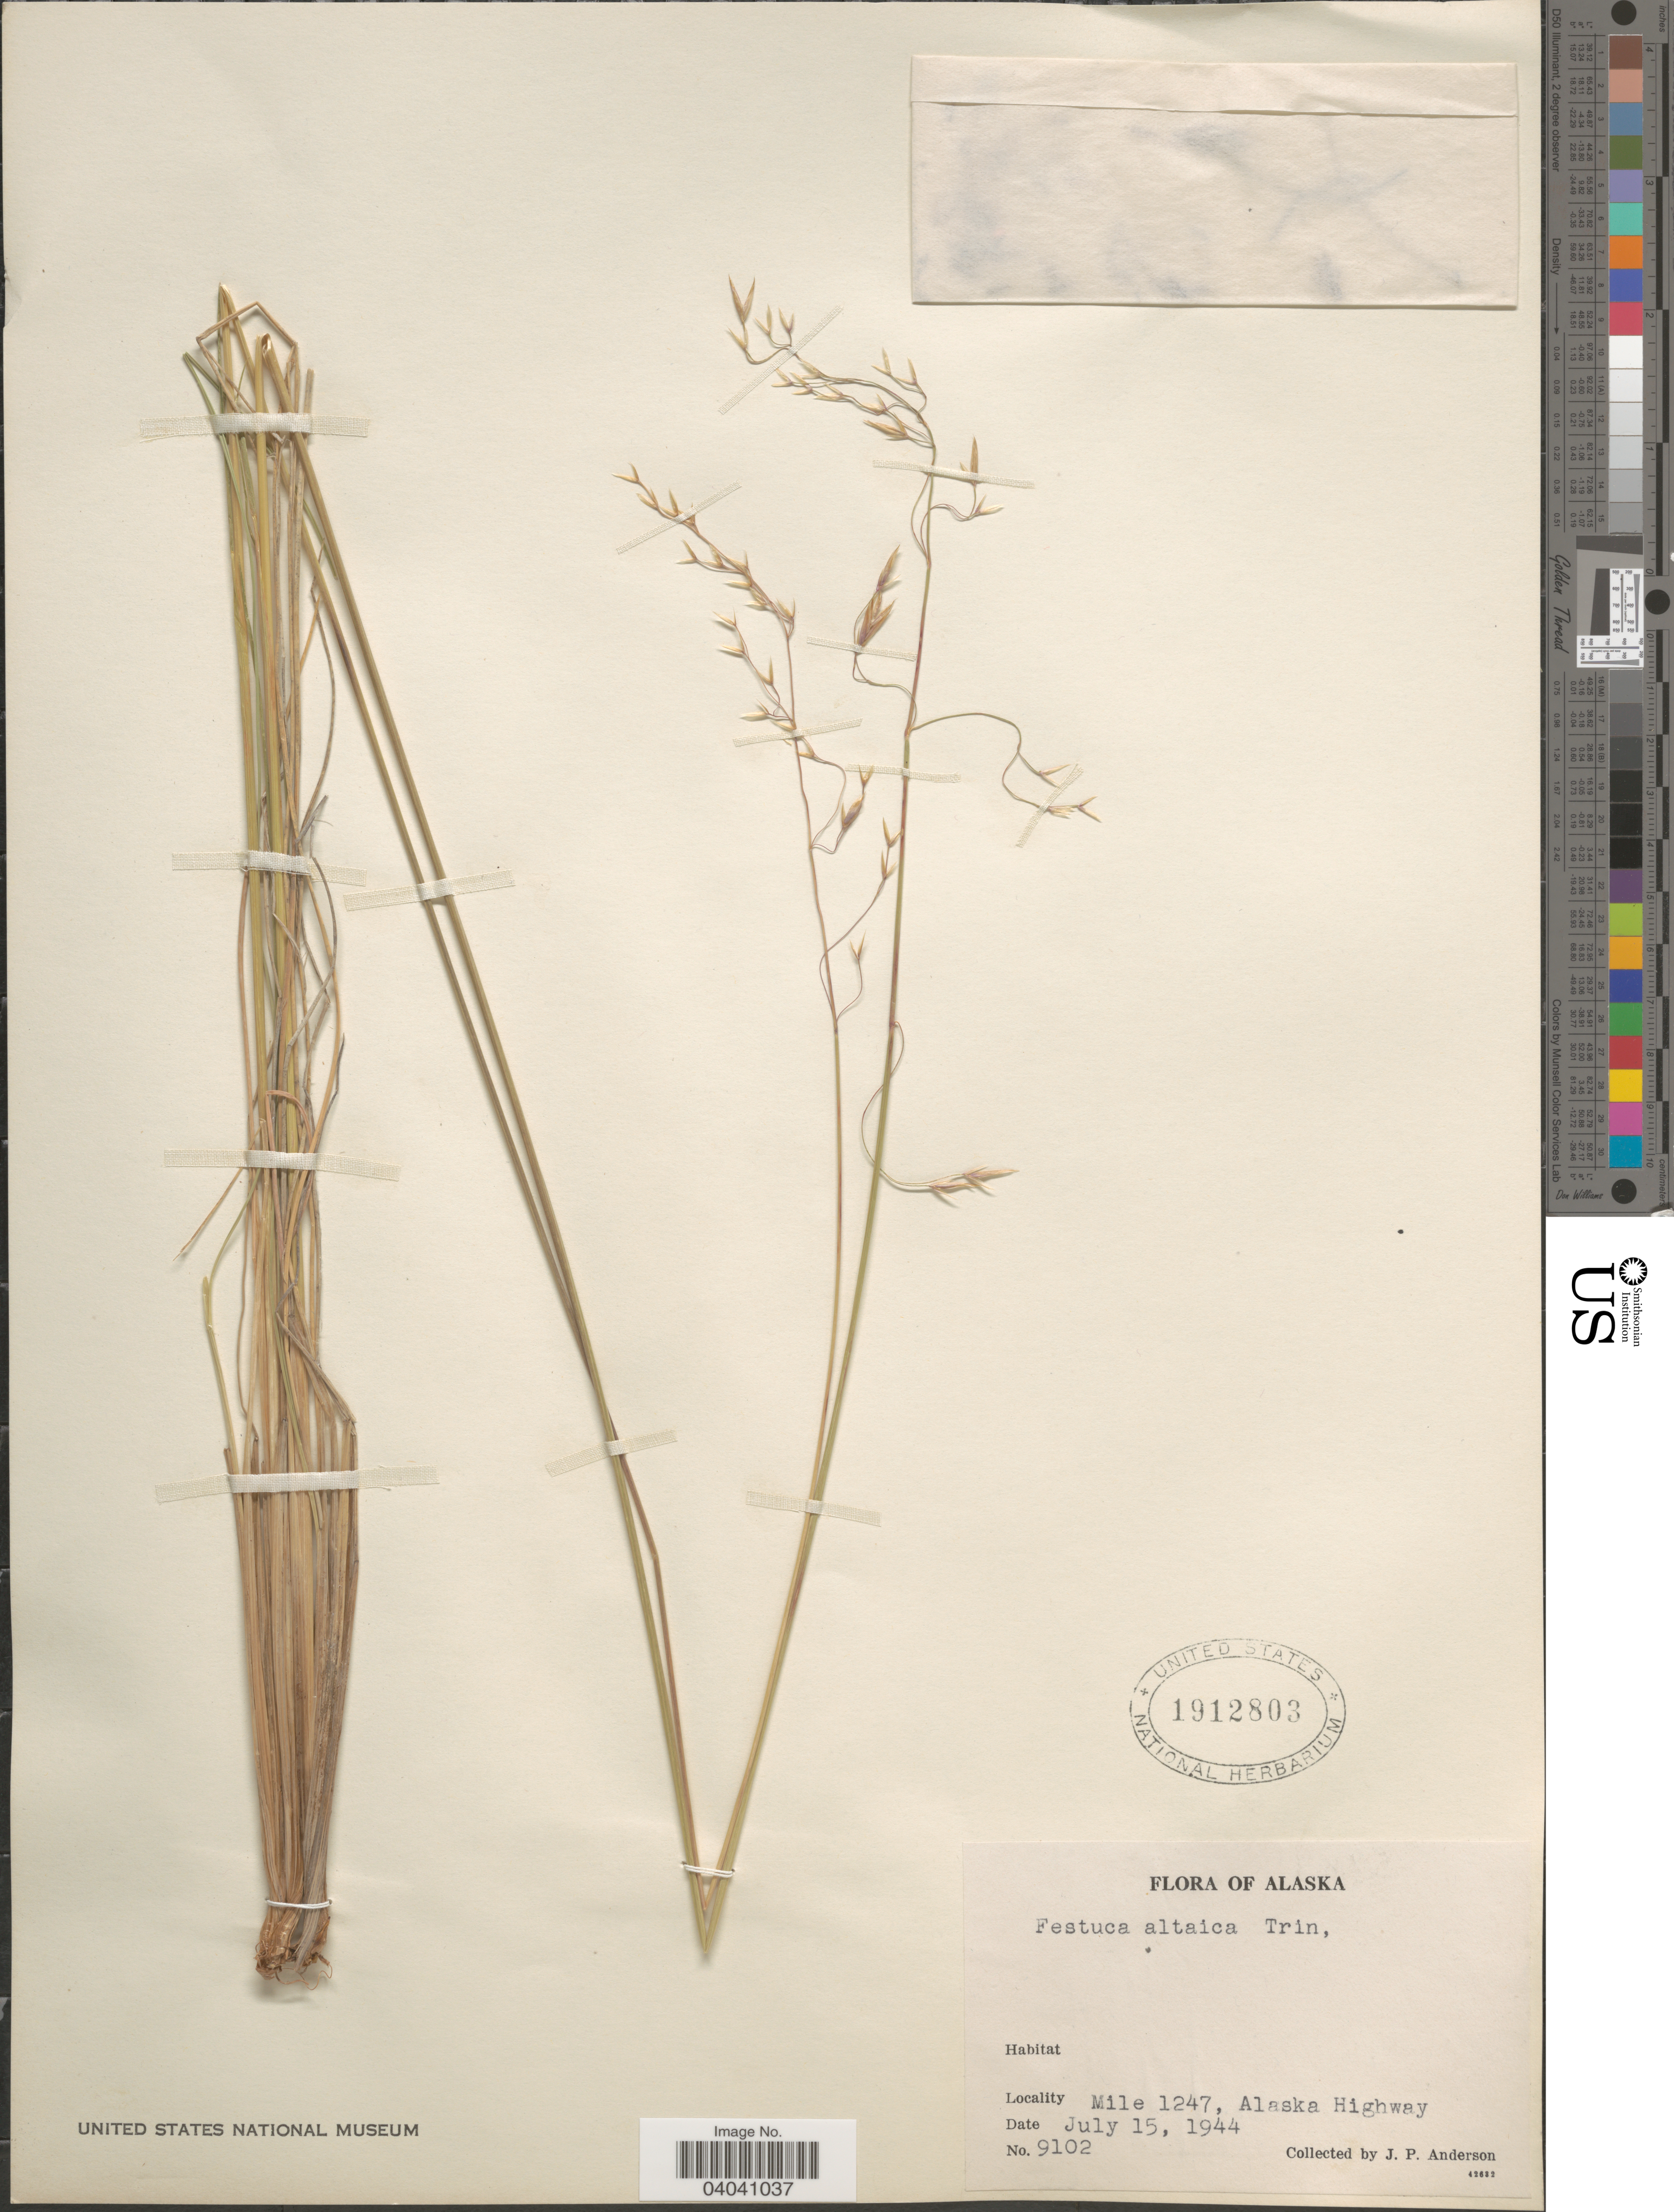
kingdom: Plantae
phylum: Tracheophyta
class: Liliopsida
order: Poales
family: Poaceae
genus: Festuca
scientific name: Festuca altaica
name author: Trin.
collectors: J. P. Anderson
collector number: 9102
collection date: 1944-07-15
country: United States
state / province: Alaska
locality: Mile 1247, Alaska Highway.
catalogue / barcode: US 1912803